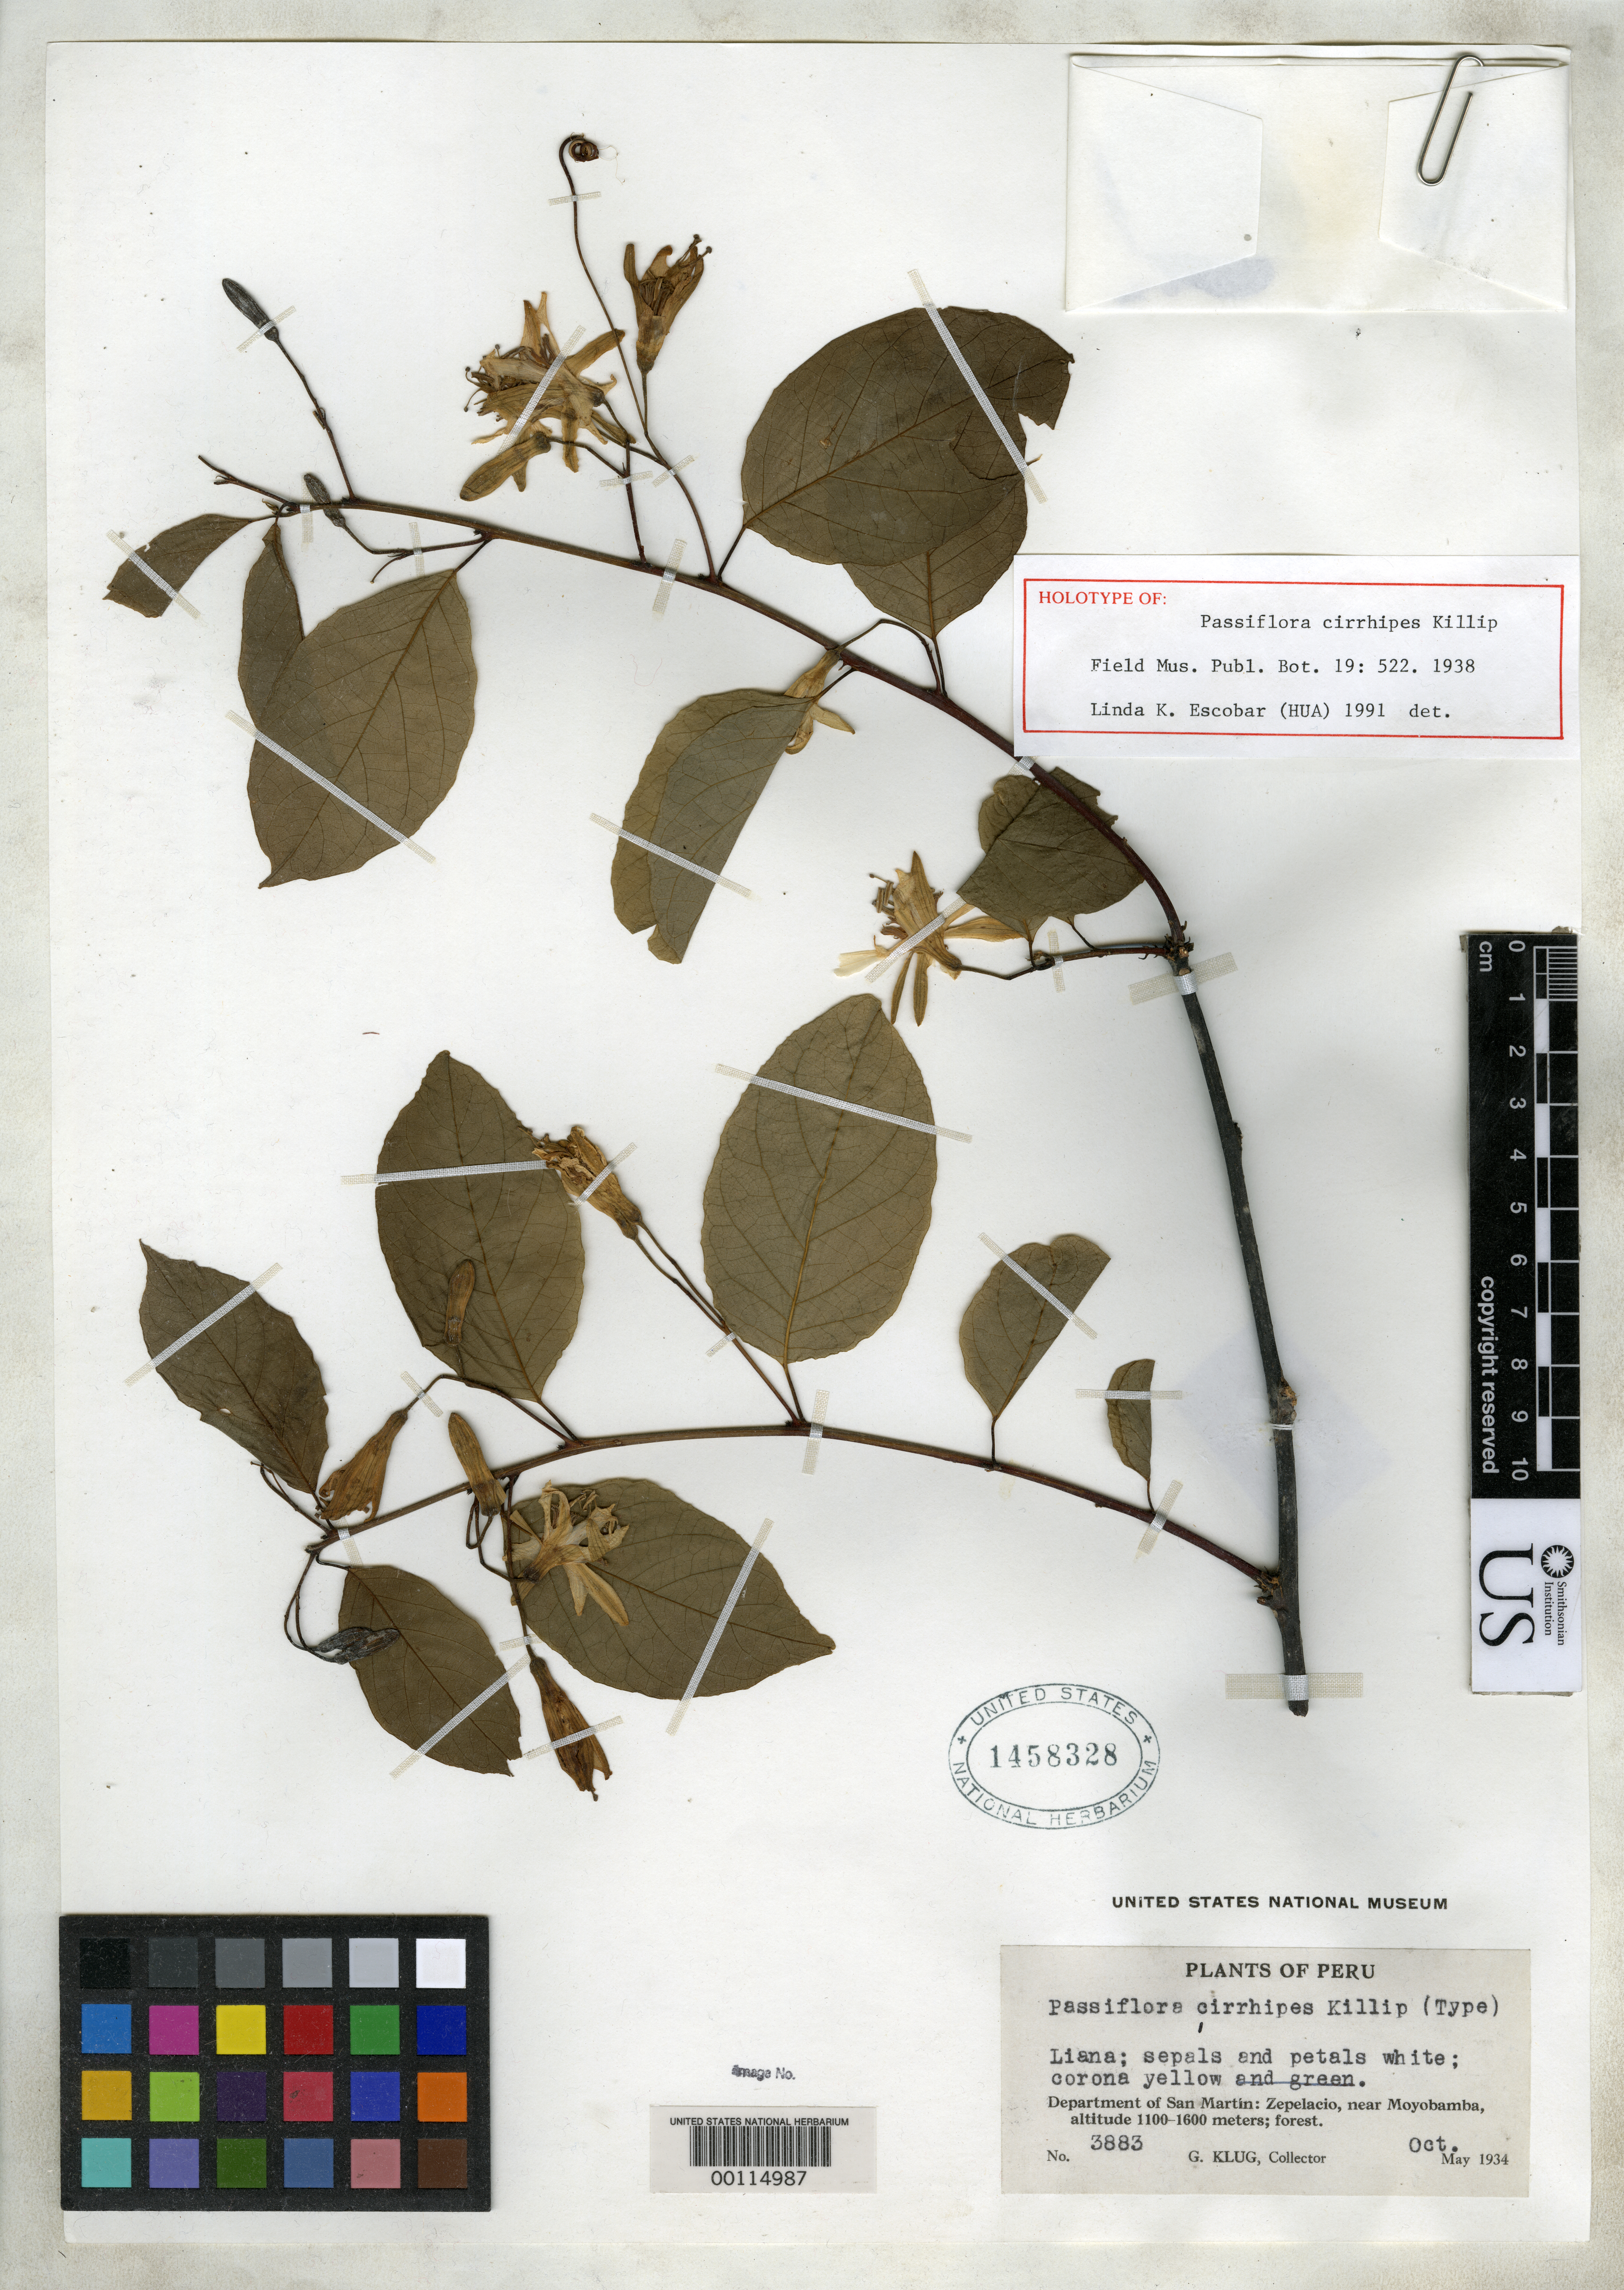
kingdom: Plantae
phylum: Tracheophyta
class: Magnoliopsida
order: Malpighiales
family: Passifloraceae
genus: Passiflora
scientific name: Passiflora cirrhipes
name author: Killip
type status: Holotype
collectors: G. Klug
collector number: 3883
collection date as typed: Oct 1934 to -- May 1934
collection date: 1934-05/1934-10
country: Peru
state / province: San Martín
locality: Zepelacio, near Moyobamba.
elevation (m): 1100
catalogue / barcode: US 1458328